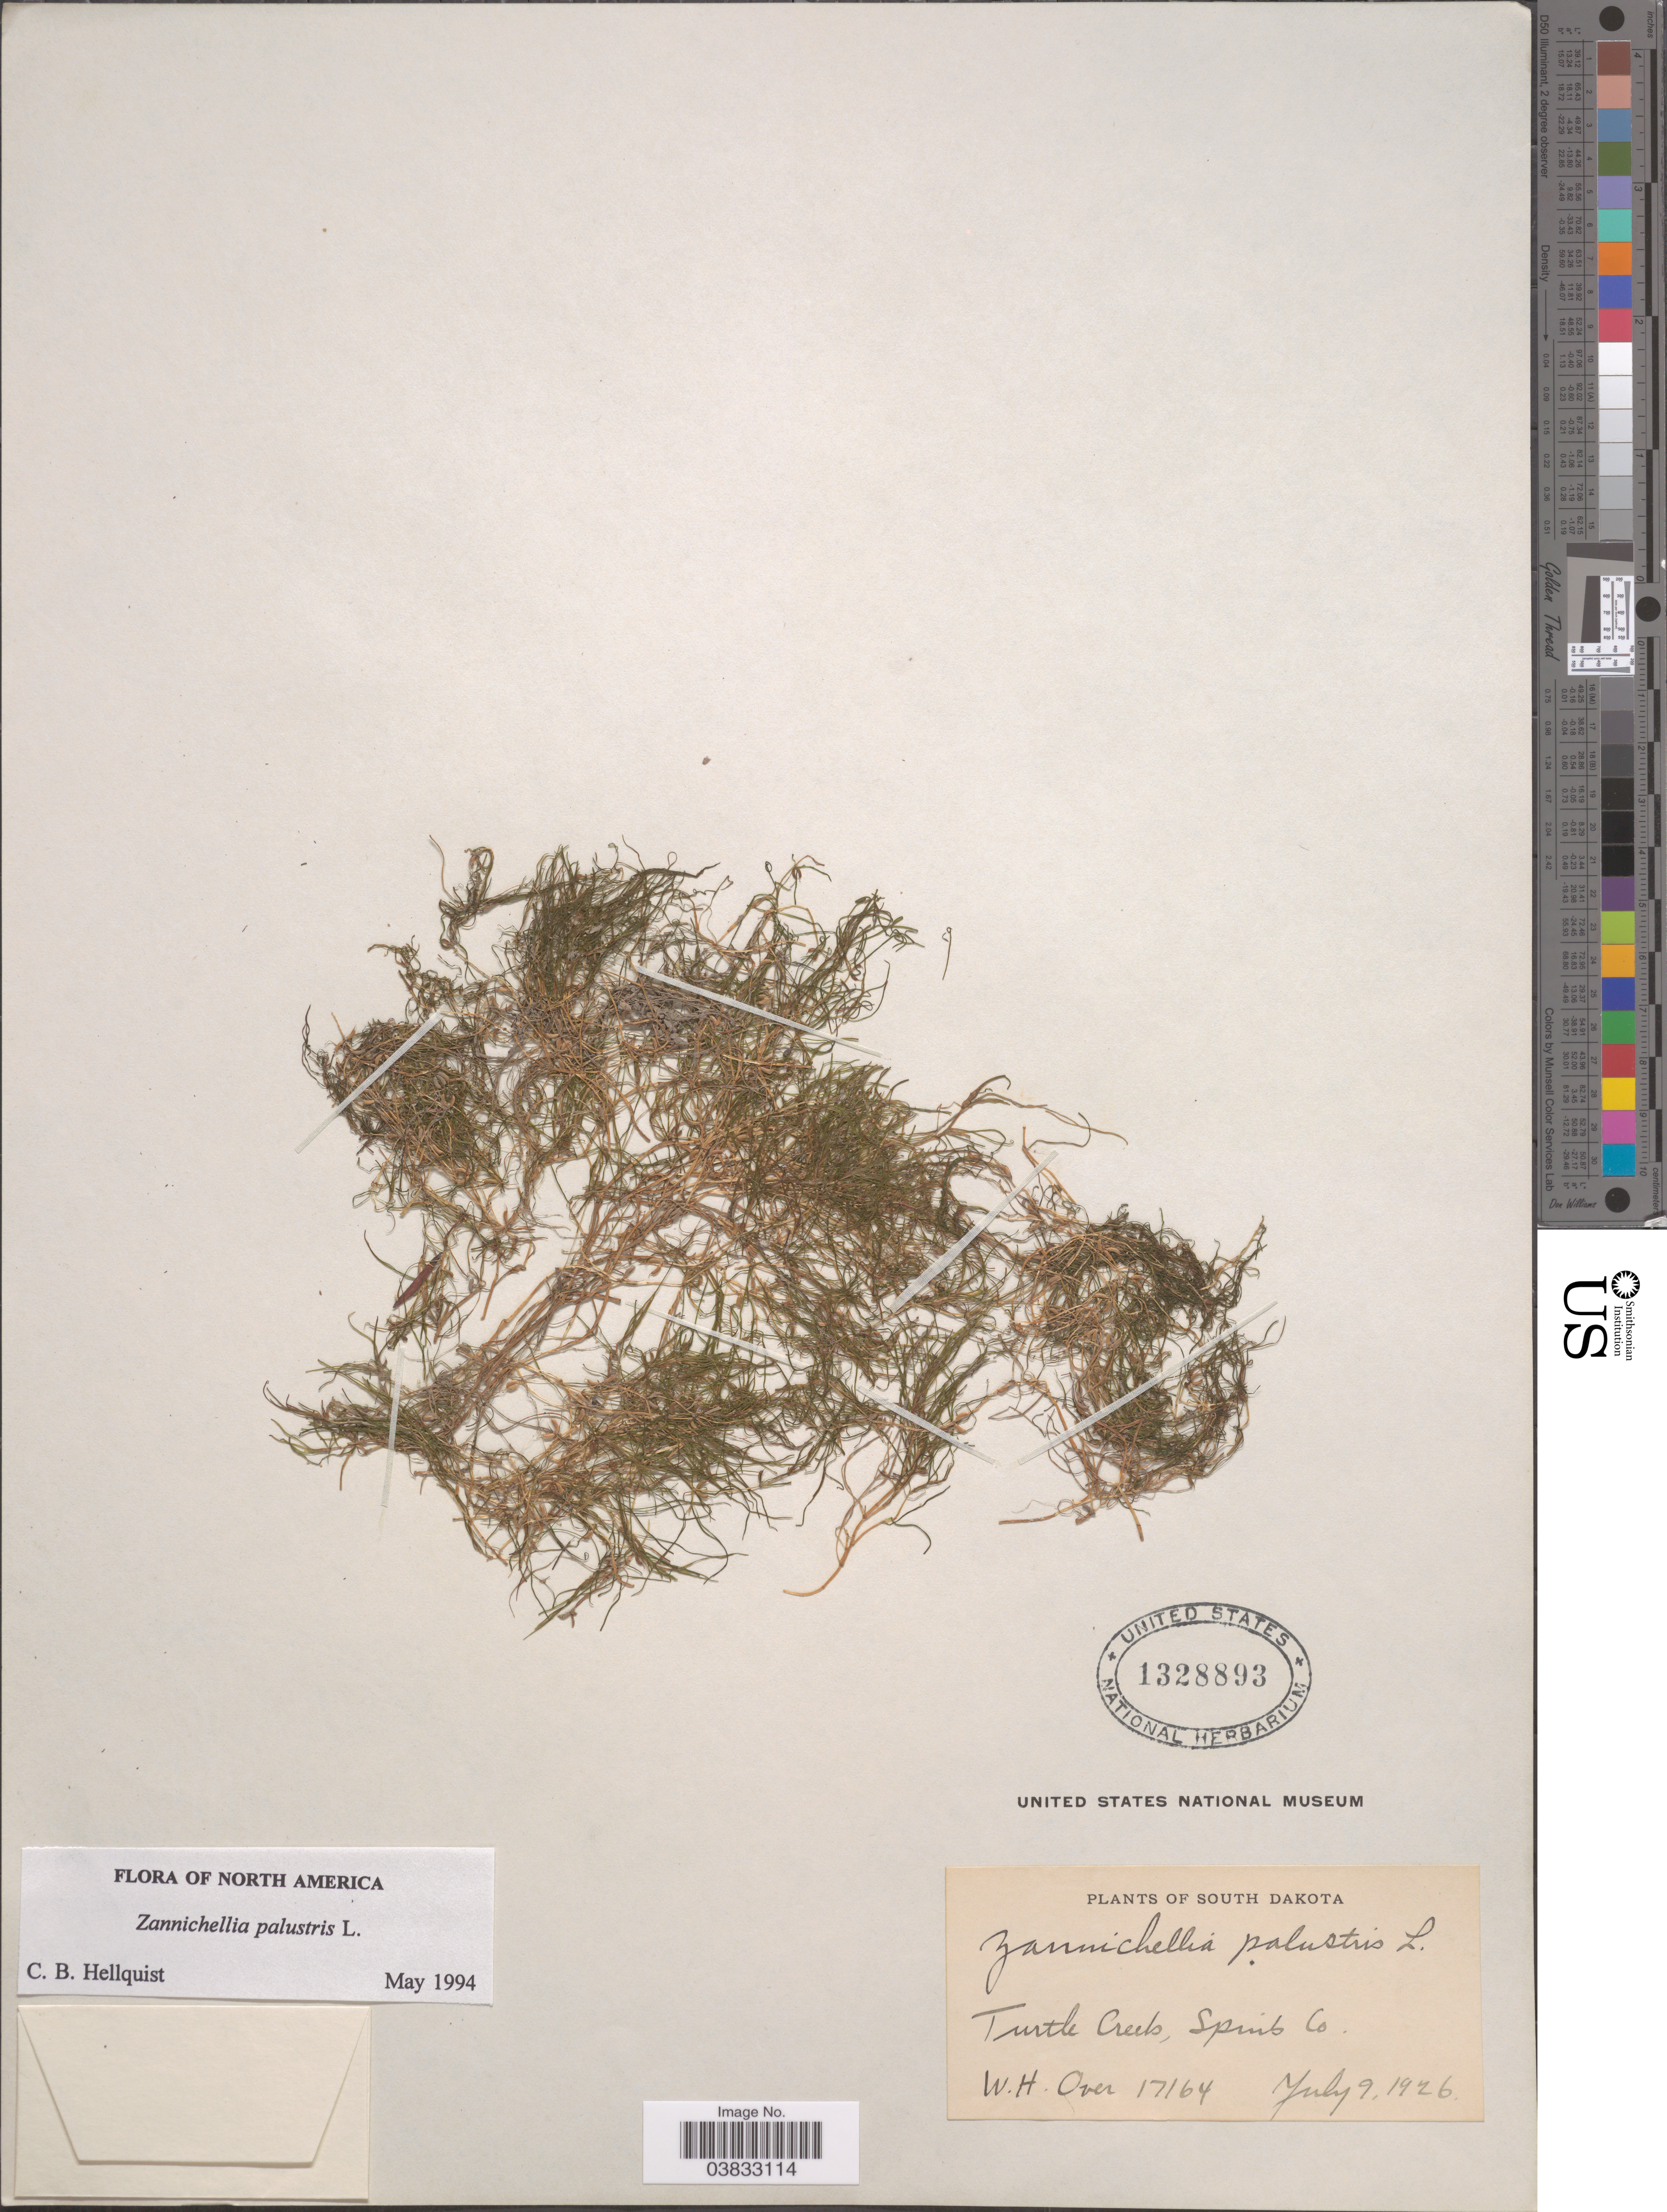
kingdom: Plantae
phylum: Tracheophyta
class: Liliopsida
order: Alismatales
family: Potamogetonaceae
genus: Zannichellia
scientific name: Zannichellia palustris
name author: L.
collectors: W. Over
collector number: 17164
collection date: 1926-07-09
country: United States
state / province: South Dakota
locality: Turtle Creek, Spink Co.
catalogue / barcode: US 1328893